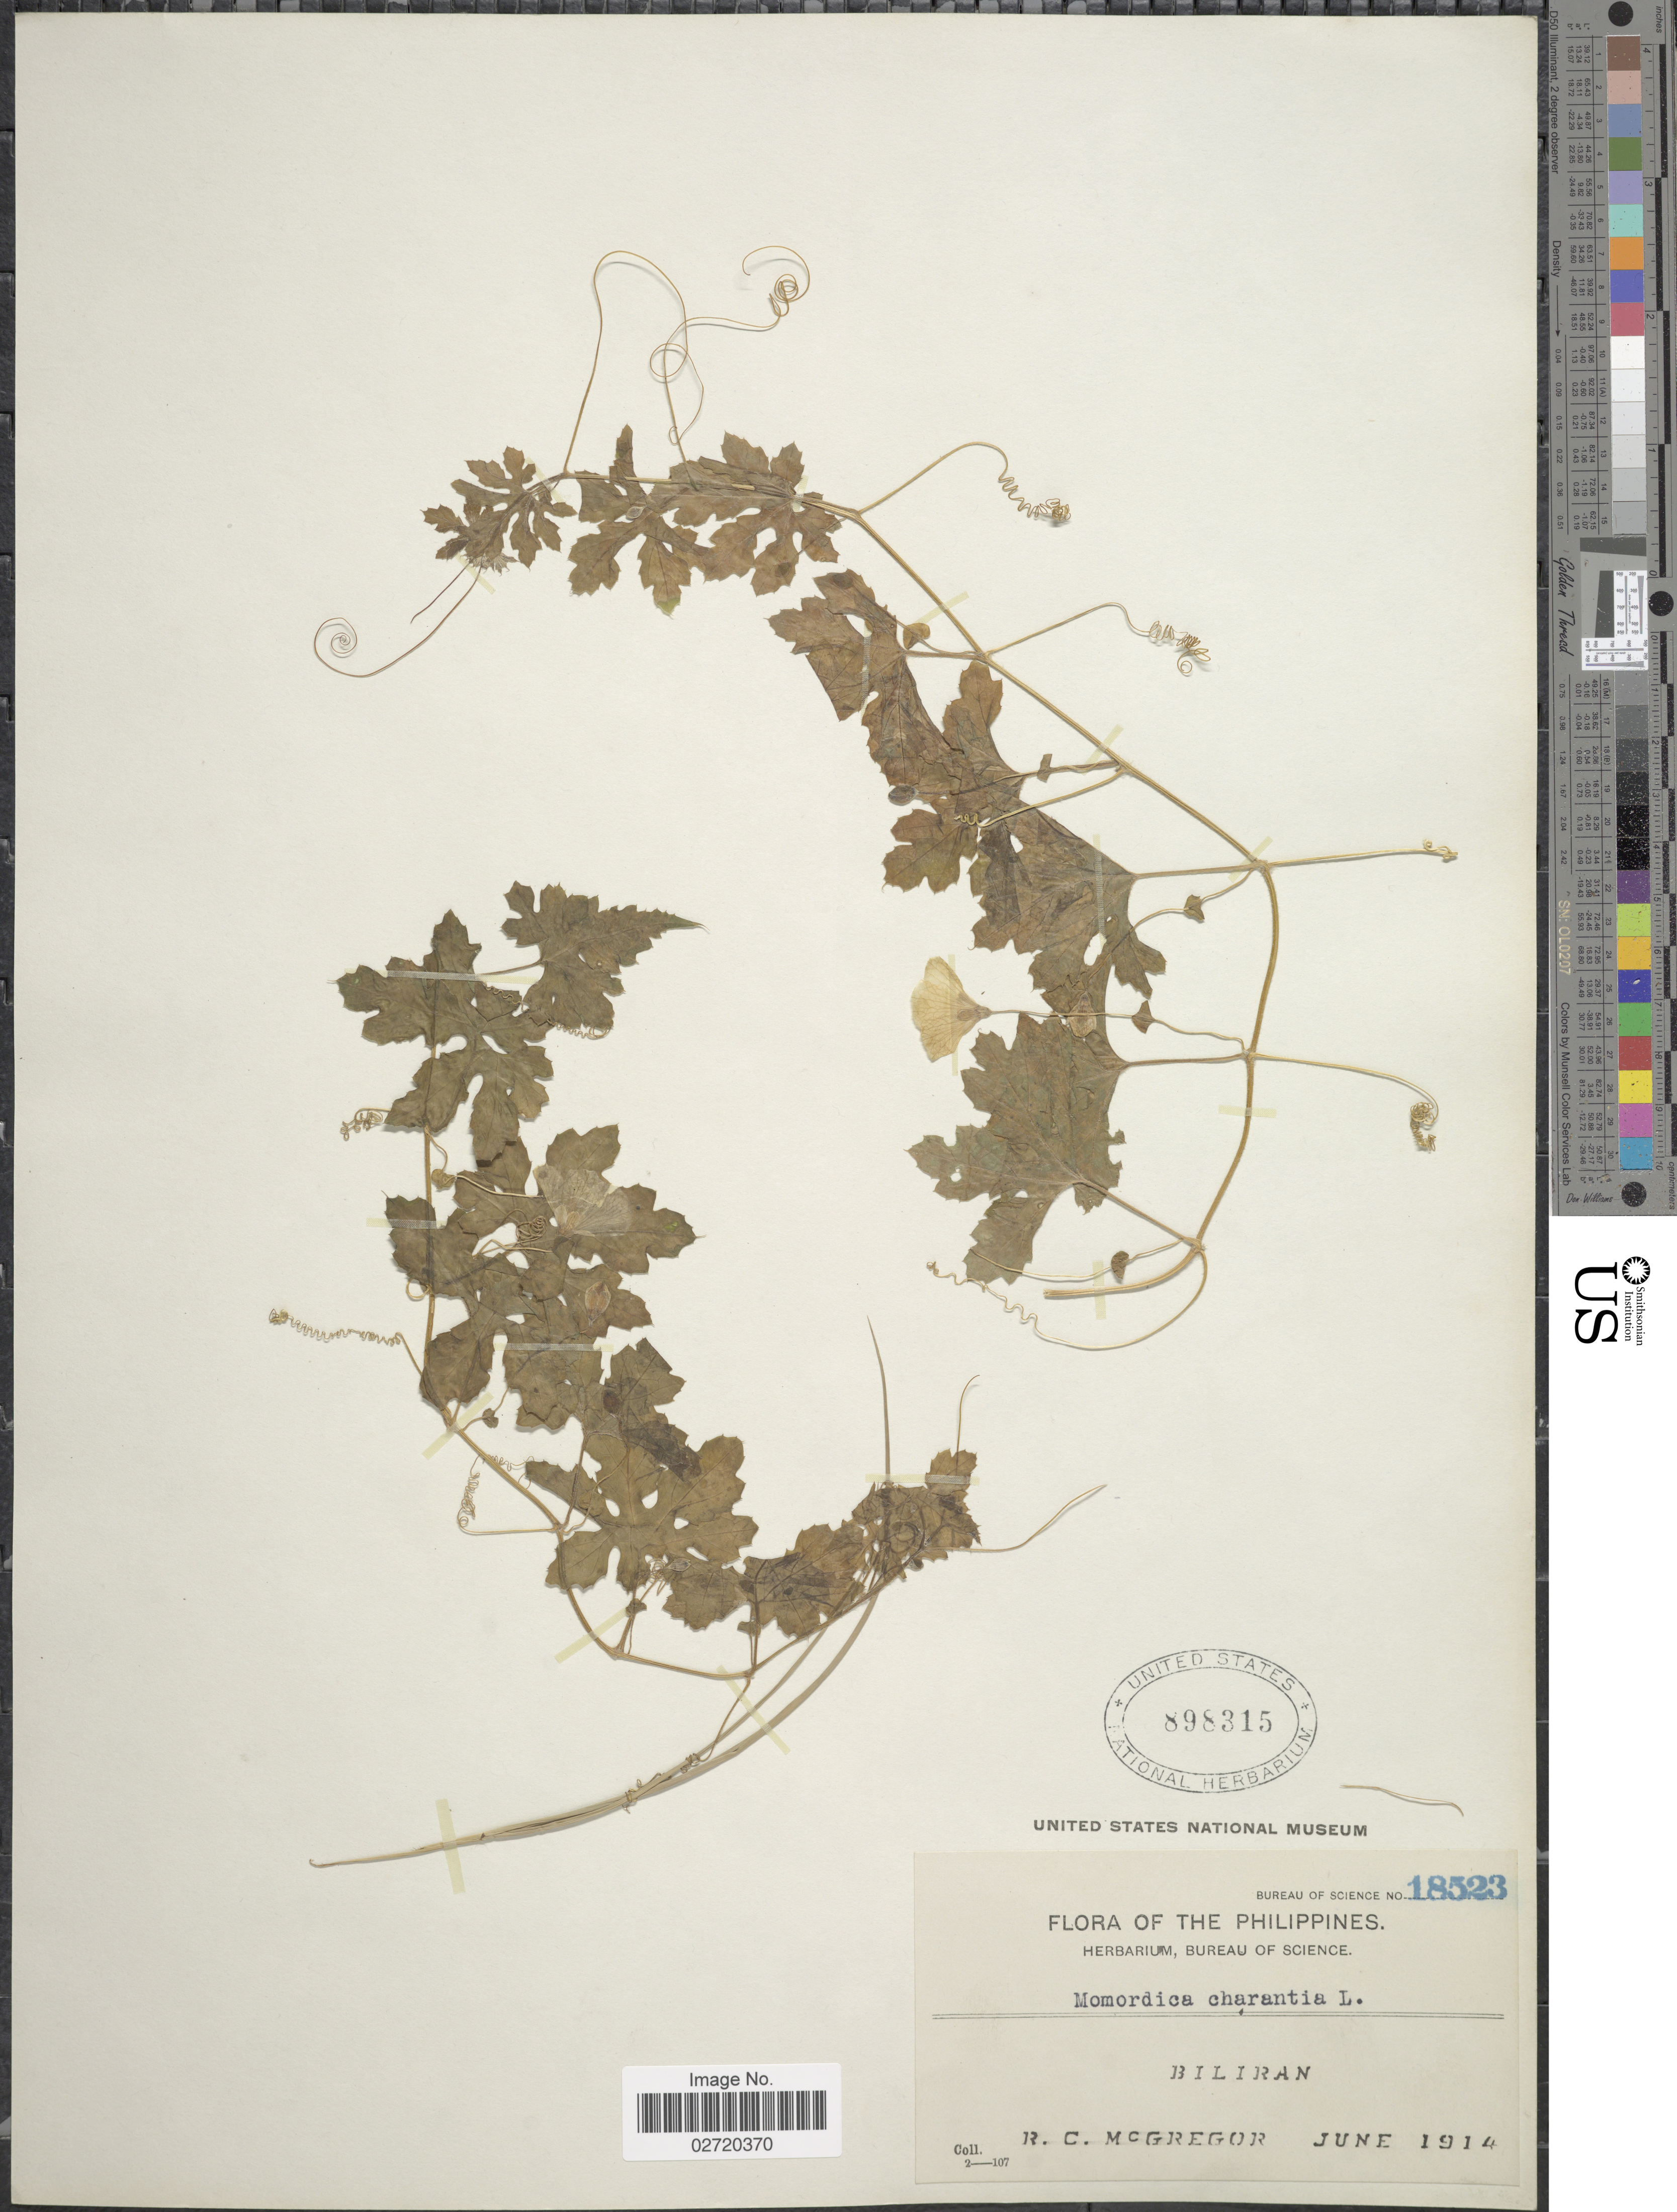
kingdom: Plantae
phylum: Tracheophyta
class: Magnoliopsida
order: Cucurbitales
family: Cucurbitaceae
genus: Momordica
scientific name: Momordica charantia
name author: L.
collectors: R. C. McGregor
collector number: Bureau of Science 18523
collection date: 1914-06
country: Philippines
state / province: Eastern Visayas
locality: Biliran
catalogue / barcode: US 898315